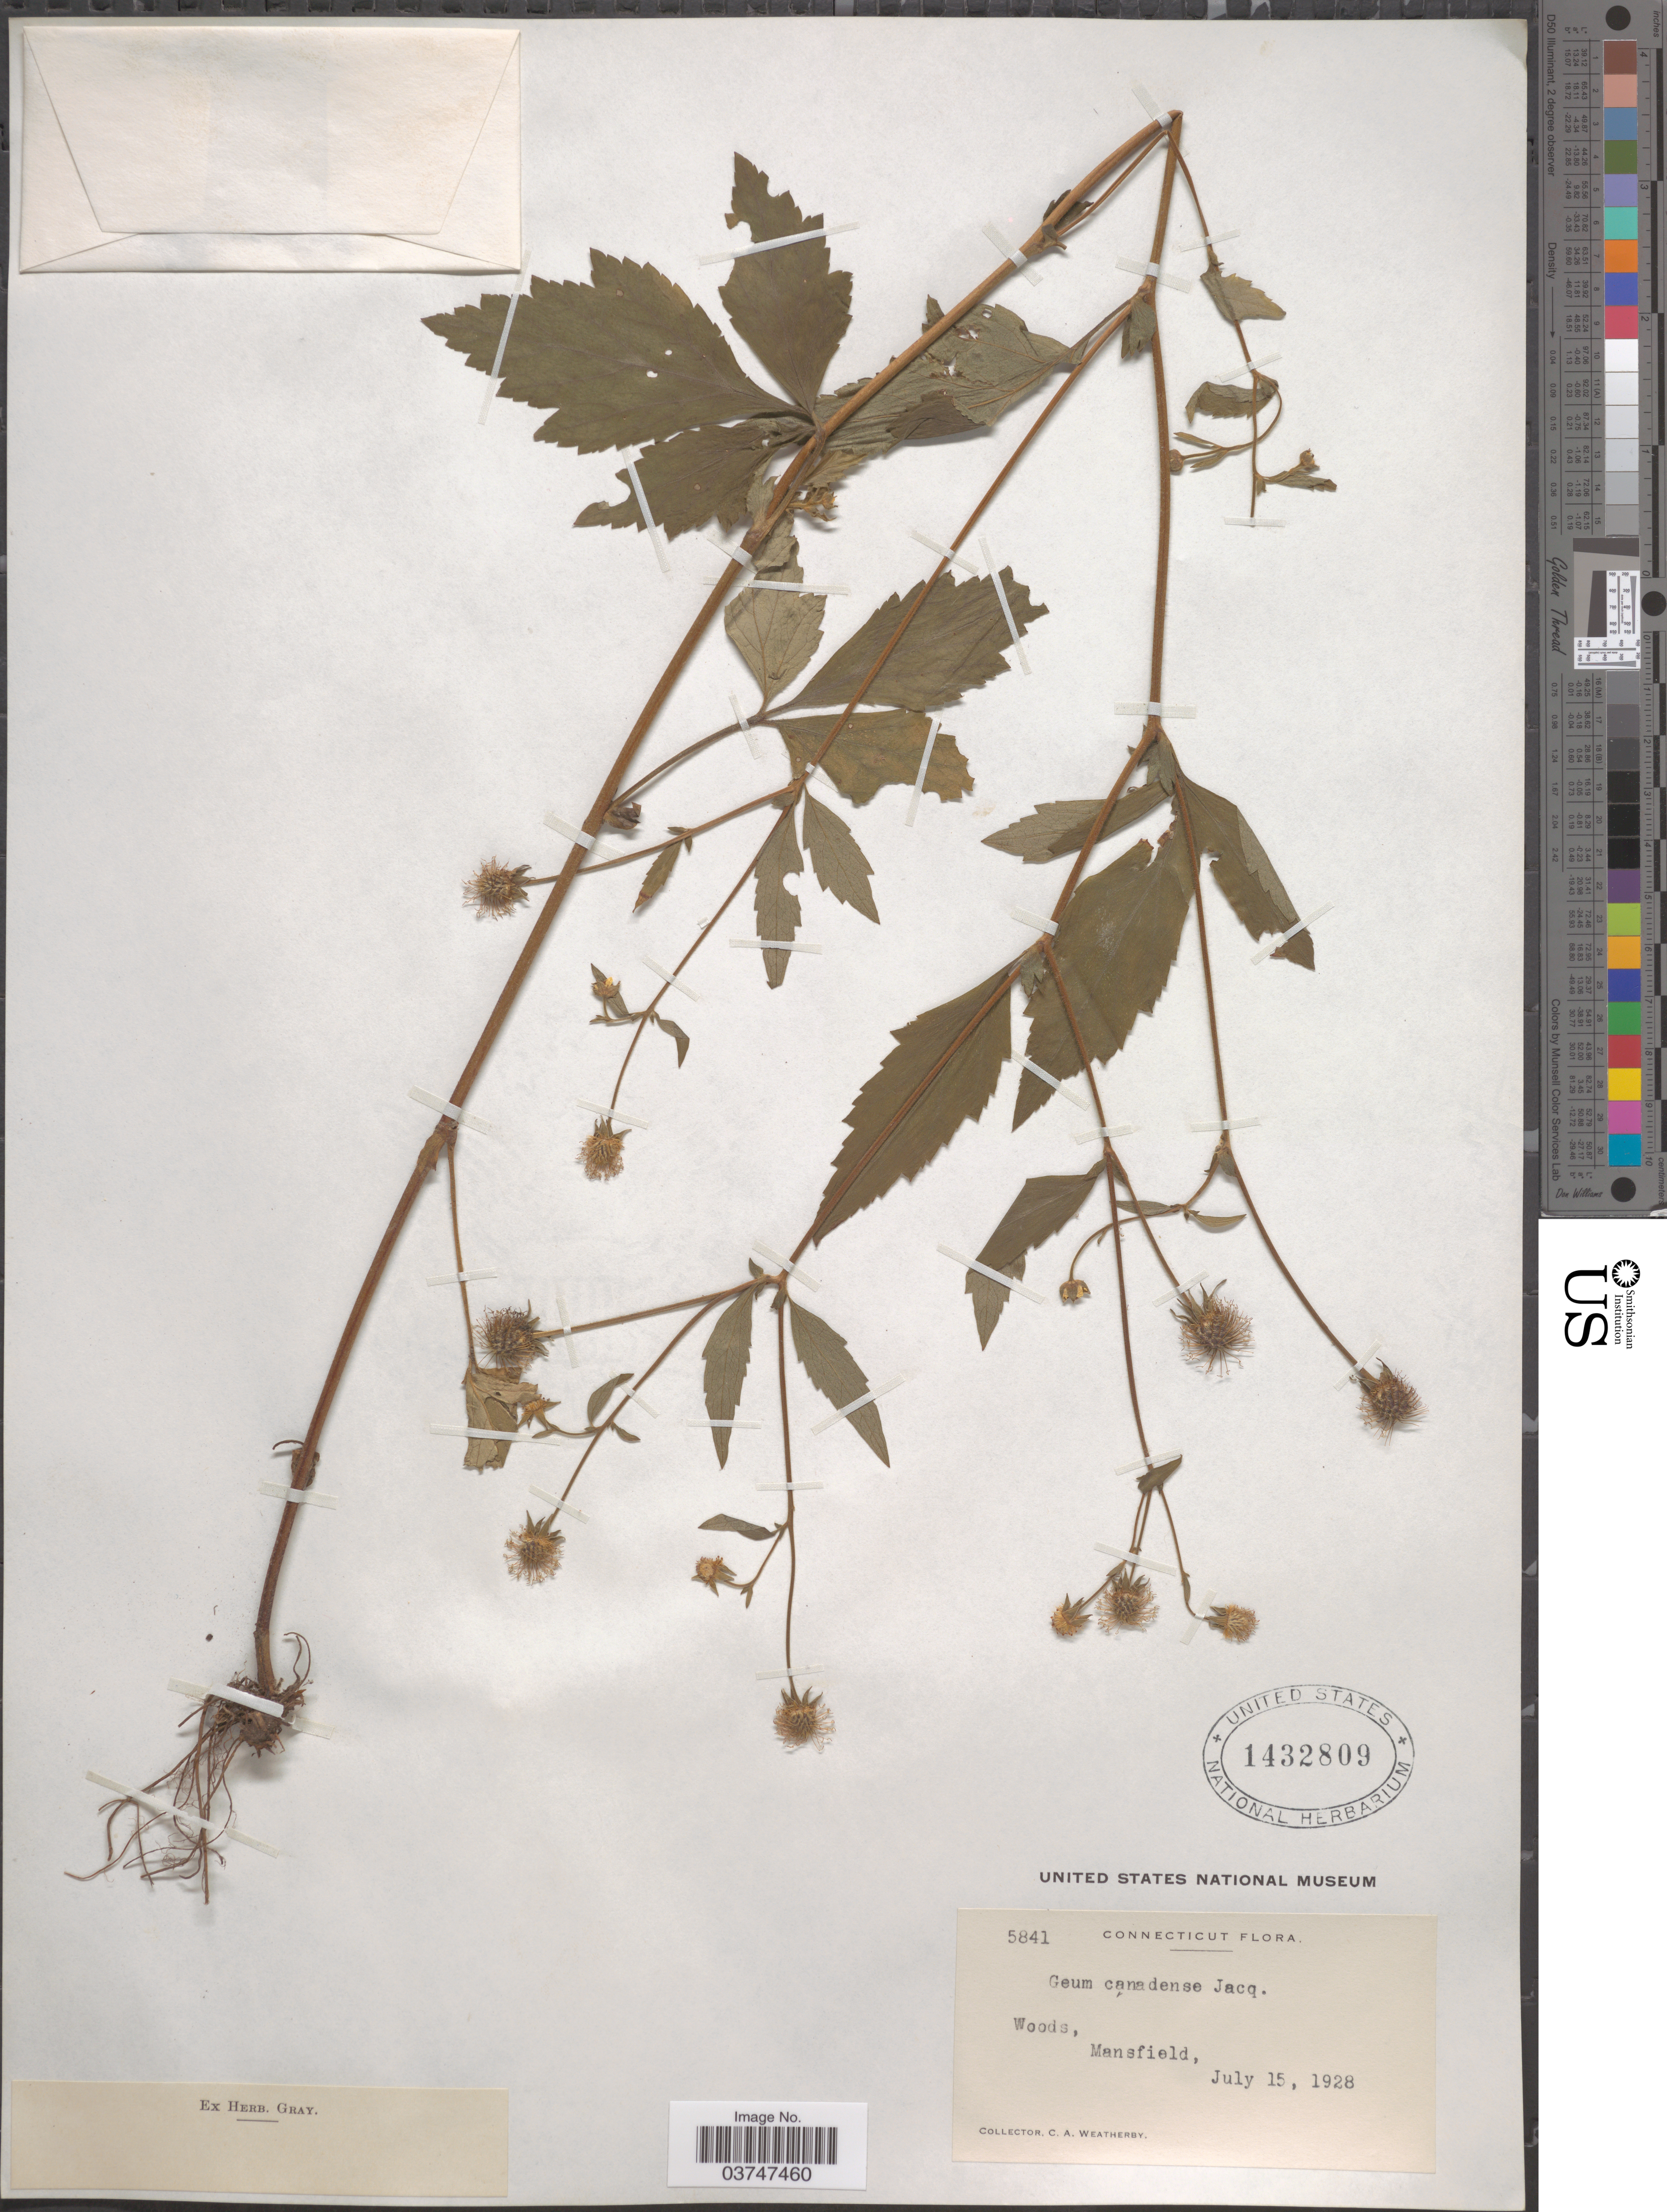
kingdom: Plantae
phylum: Tracheophyta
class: Magnoliopsida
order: Rosales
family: Rosaceae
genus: Geum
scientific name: Geum canadense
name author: Jacq.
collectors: C. A. Weatherby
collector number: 5841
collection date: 1928-07-15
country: United States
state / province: Connecticut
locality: Woods, Mansfield.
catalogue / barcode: US 1432809